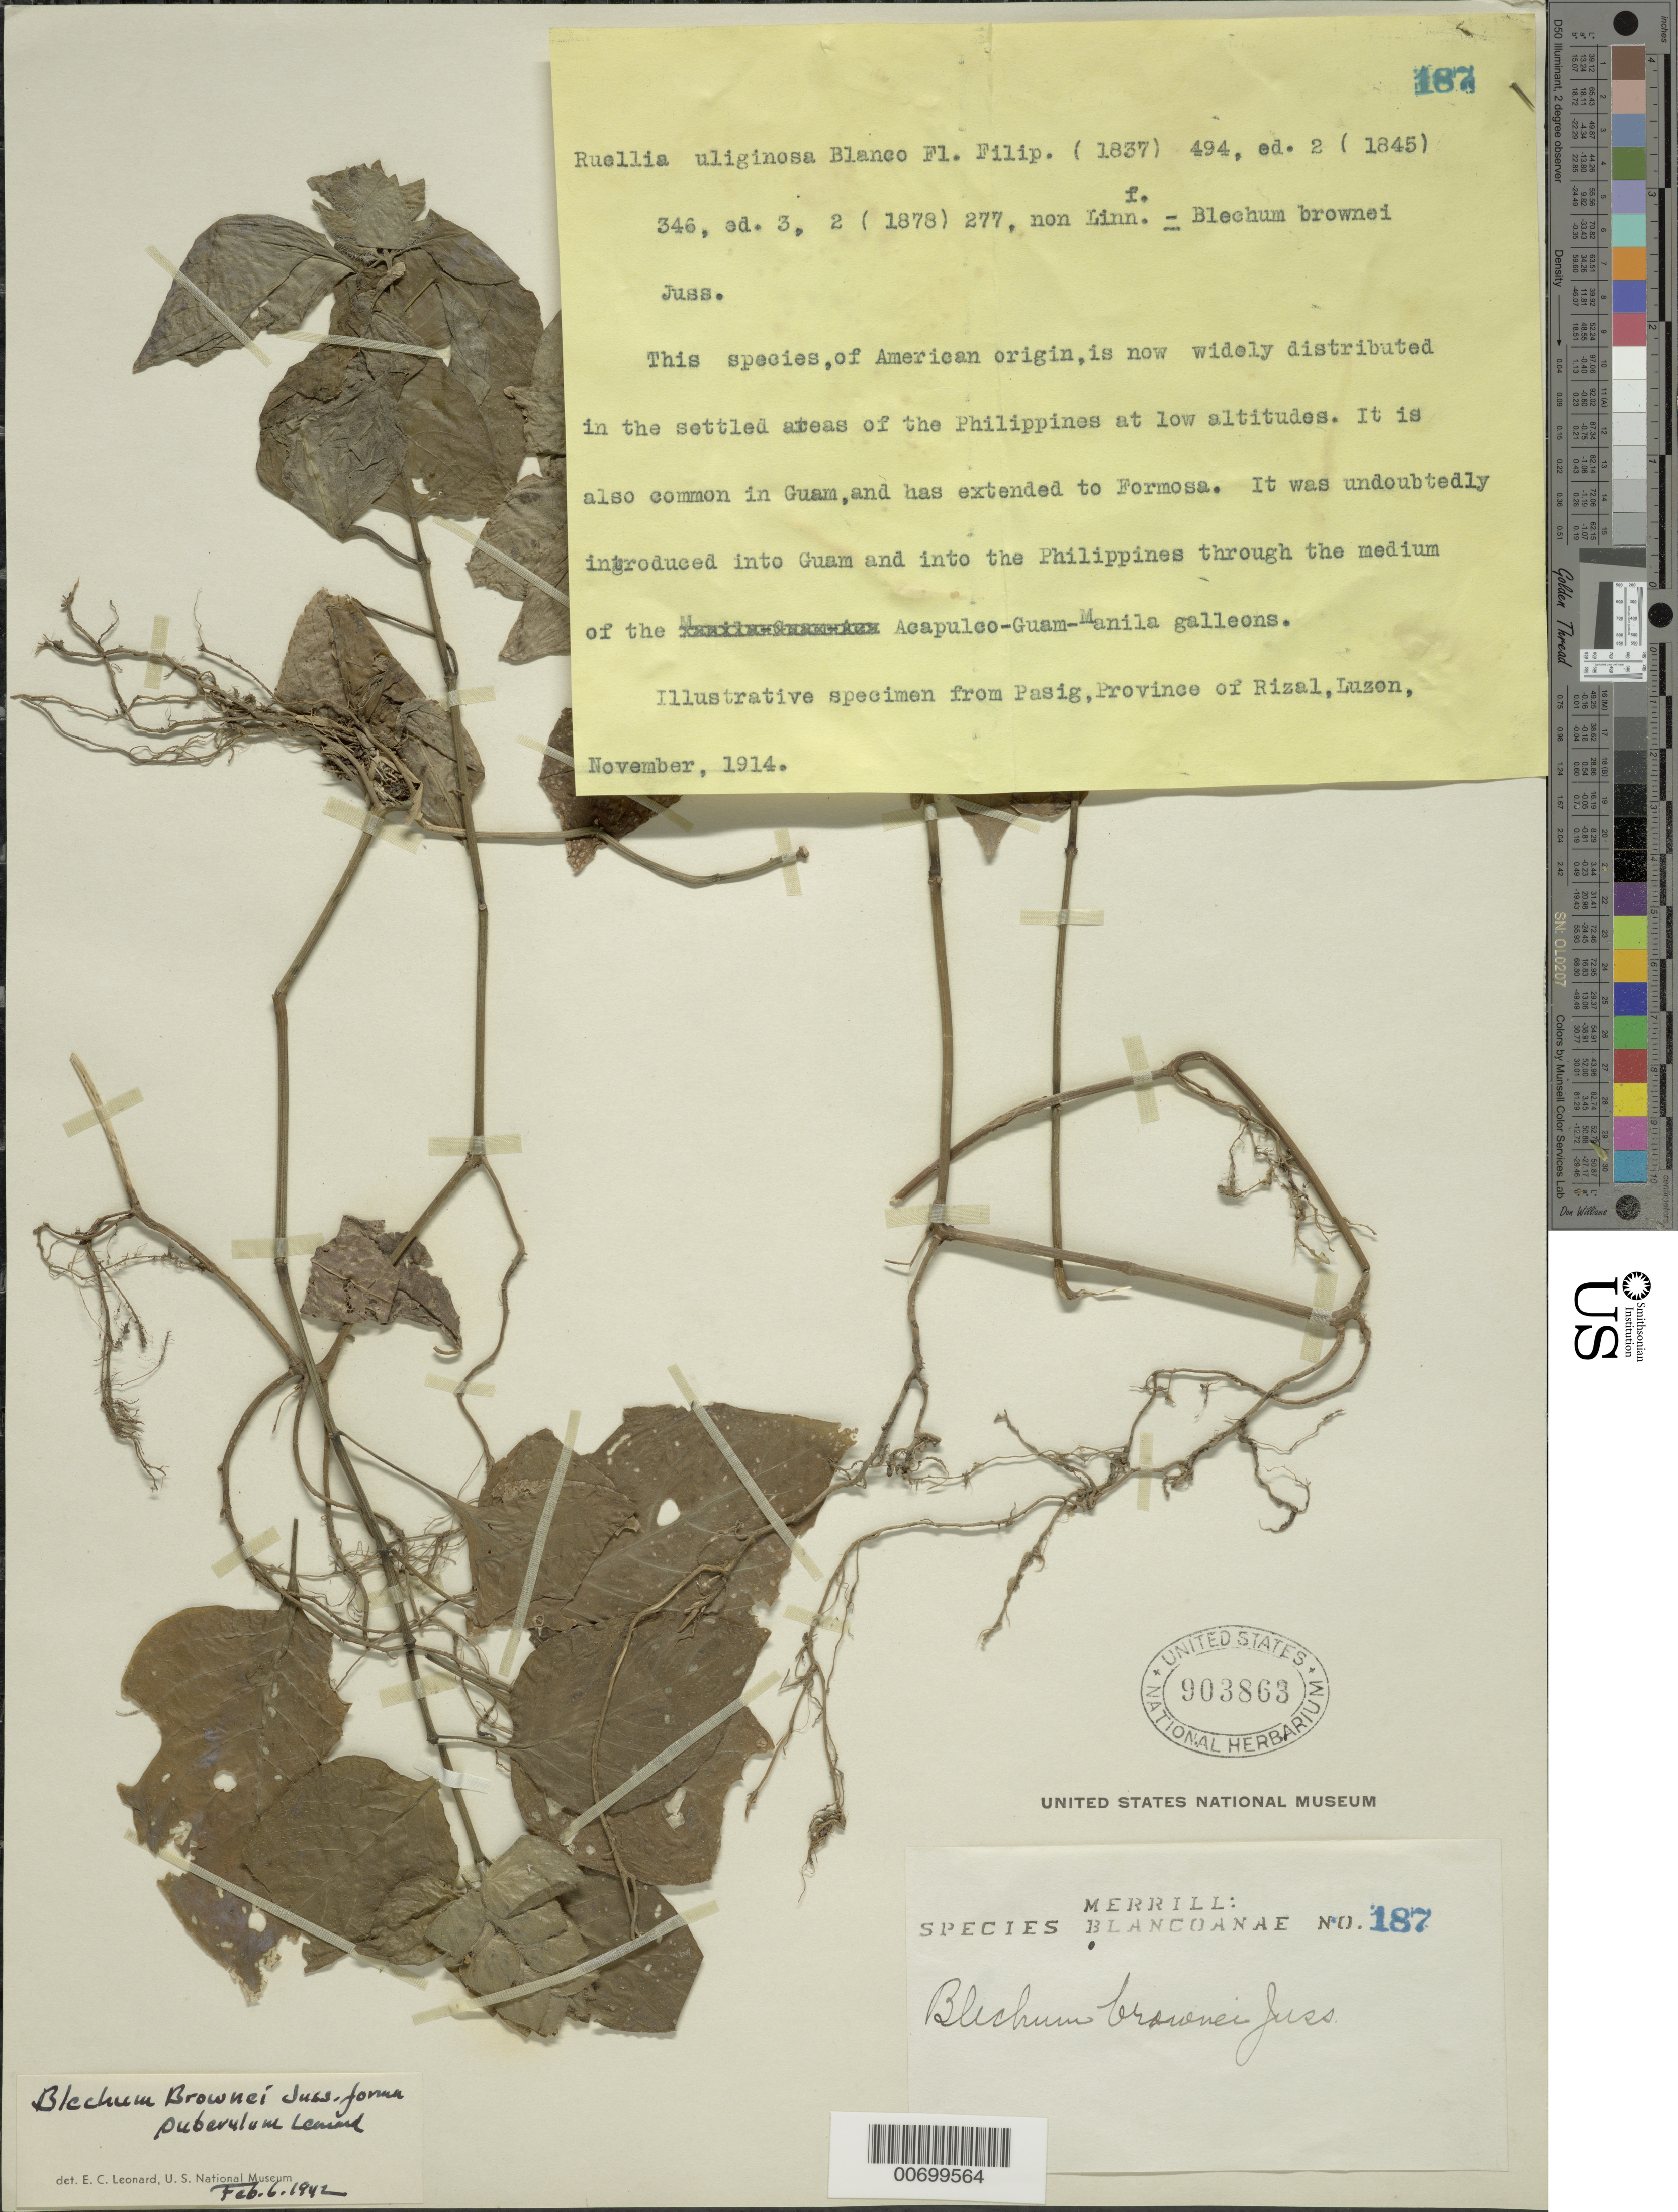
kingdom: Plantae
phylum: Tracheophyta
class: Magnoliopsida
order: Lamiales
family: Acanthaceae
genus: Blechum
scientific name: Blechum brownei f. puberulum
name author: Leonard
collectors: E. D. Merrill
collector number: Sp. Blancoan. 0187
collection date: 1915-02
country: Philippines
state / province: National Capital Region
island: Luzon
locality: Pasay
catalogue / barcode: US 903863